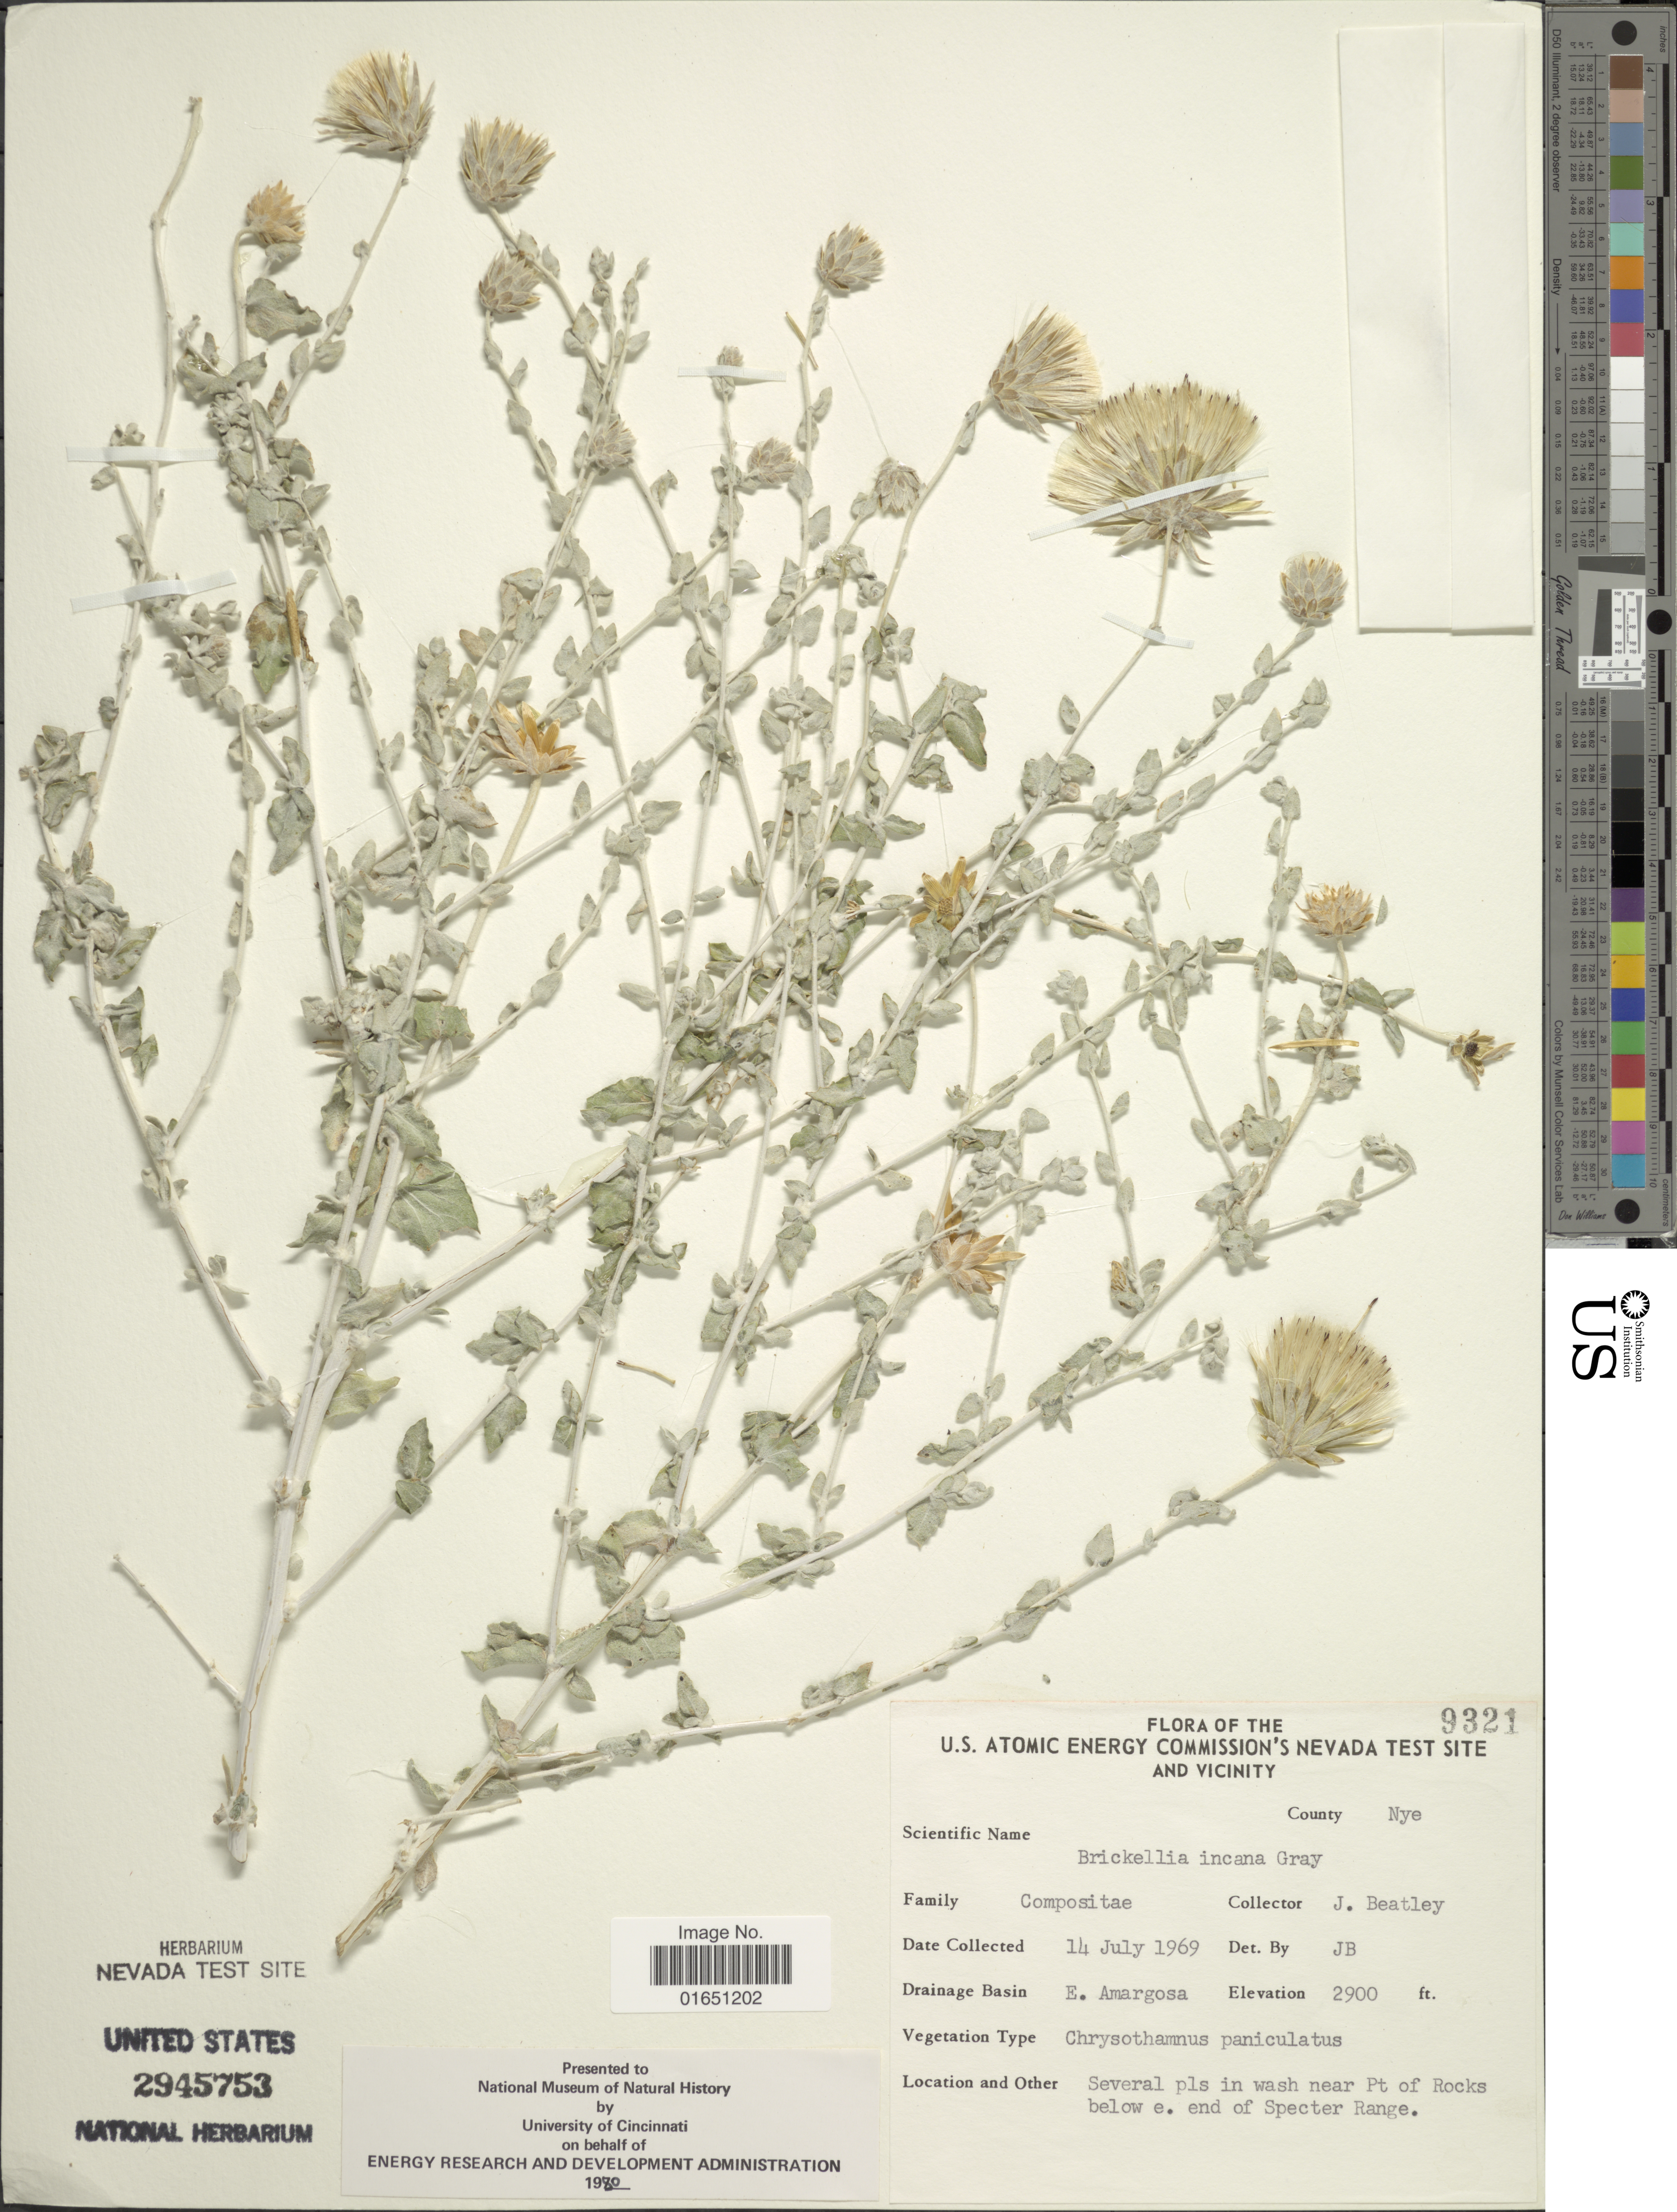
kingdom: Plantae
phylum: Tracheophyta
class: Magnoliopsida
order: Asterales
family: Asteraceae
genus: Brickellia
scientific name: Brickellia incana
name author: A. Gray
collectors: J. C. Beatley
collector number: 9321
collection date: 1969-07-14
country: United States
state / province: Nevada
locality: U. S. Atomic Energy Commission's Nevada Test Site and VicinityCounty Nye, Drainage Basin: E. Amargosa, Several pls in wash near Pt of Rocks below e. end of Specter Range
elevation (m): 884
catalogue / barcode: US 2945753